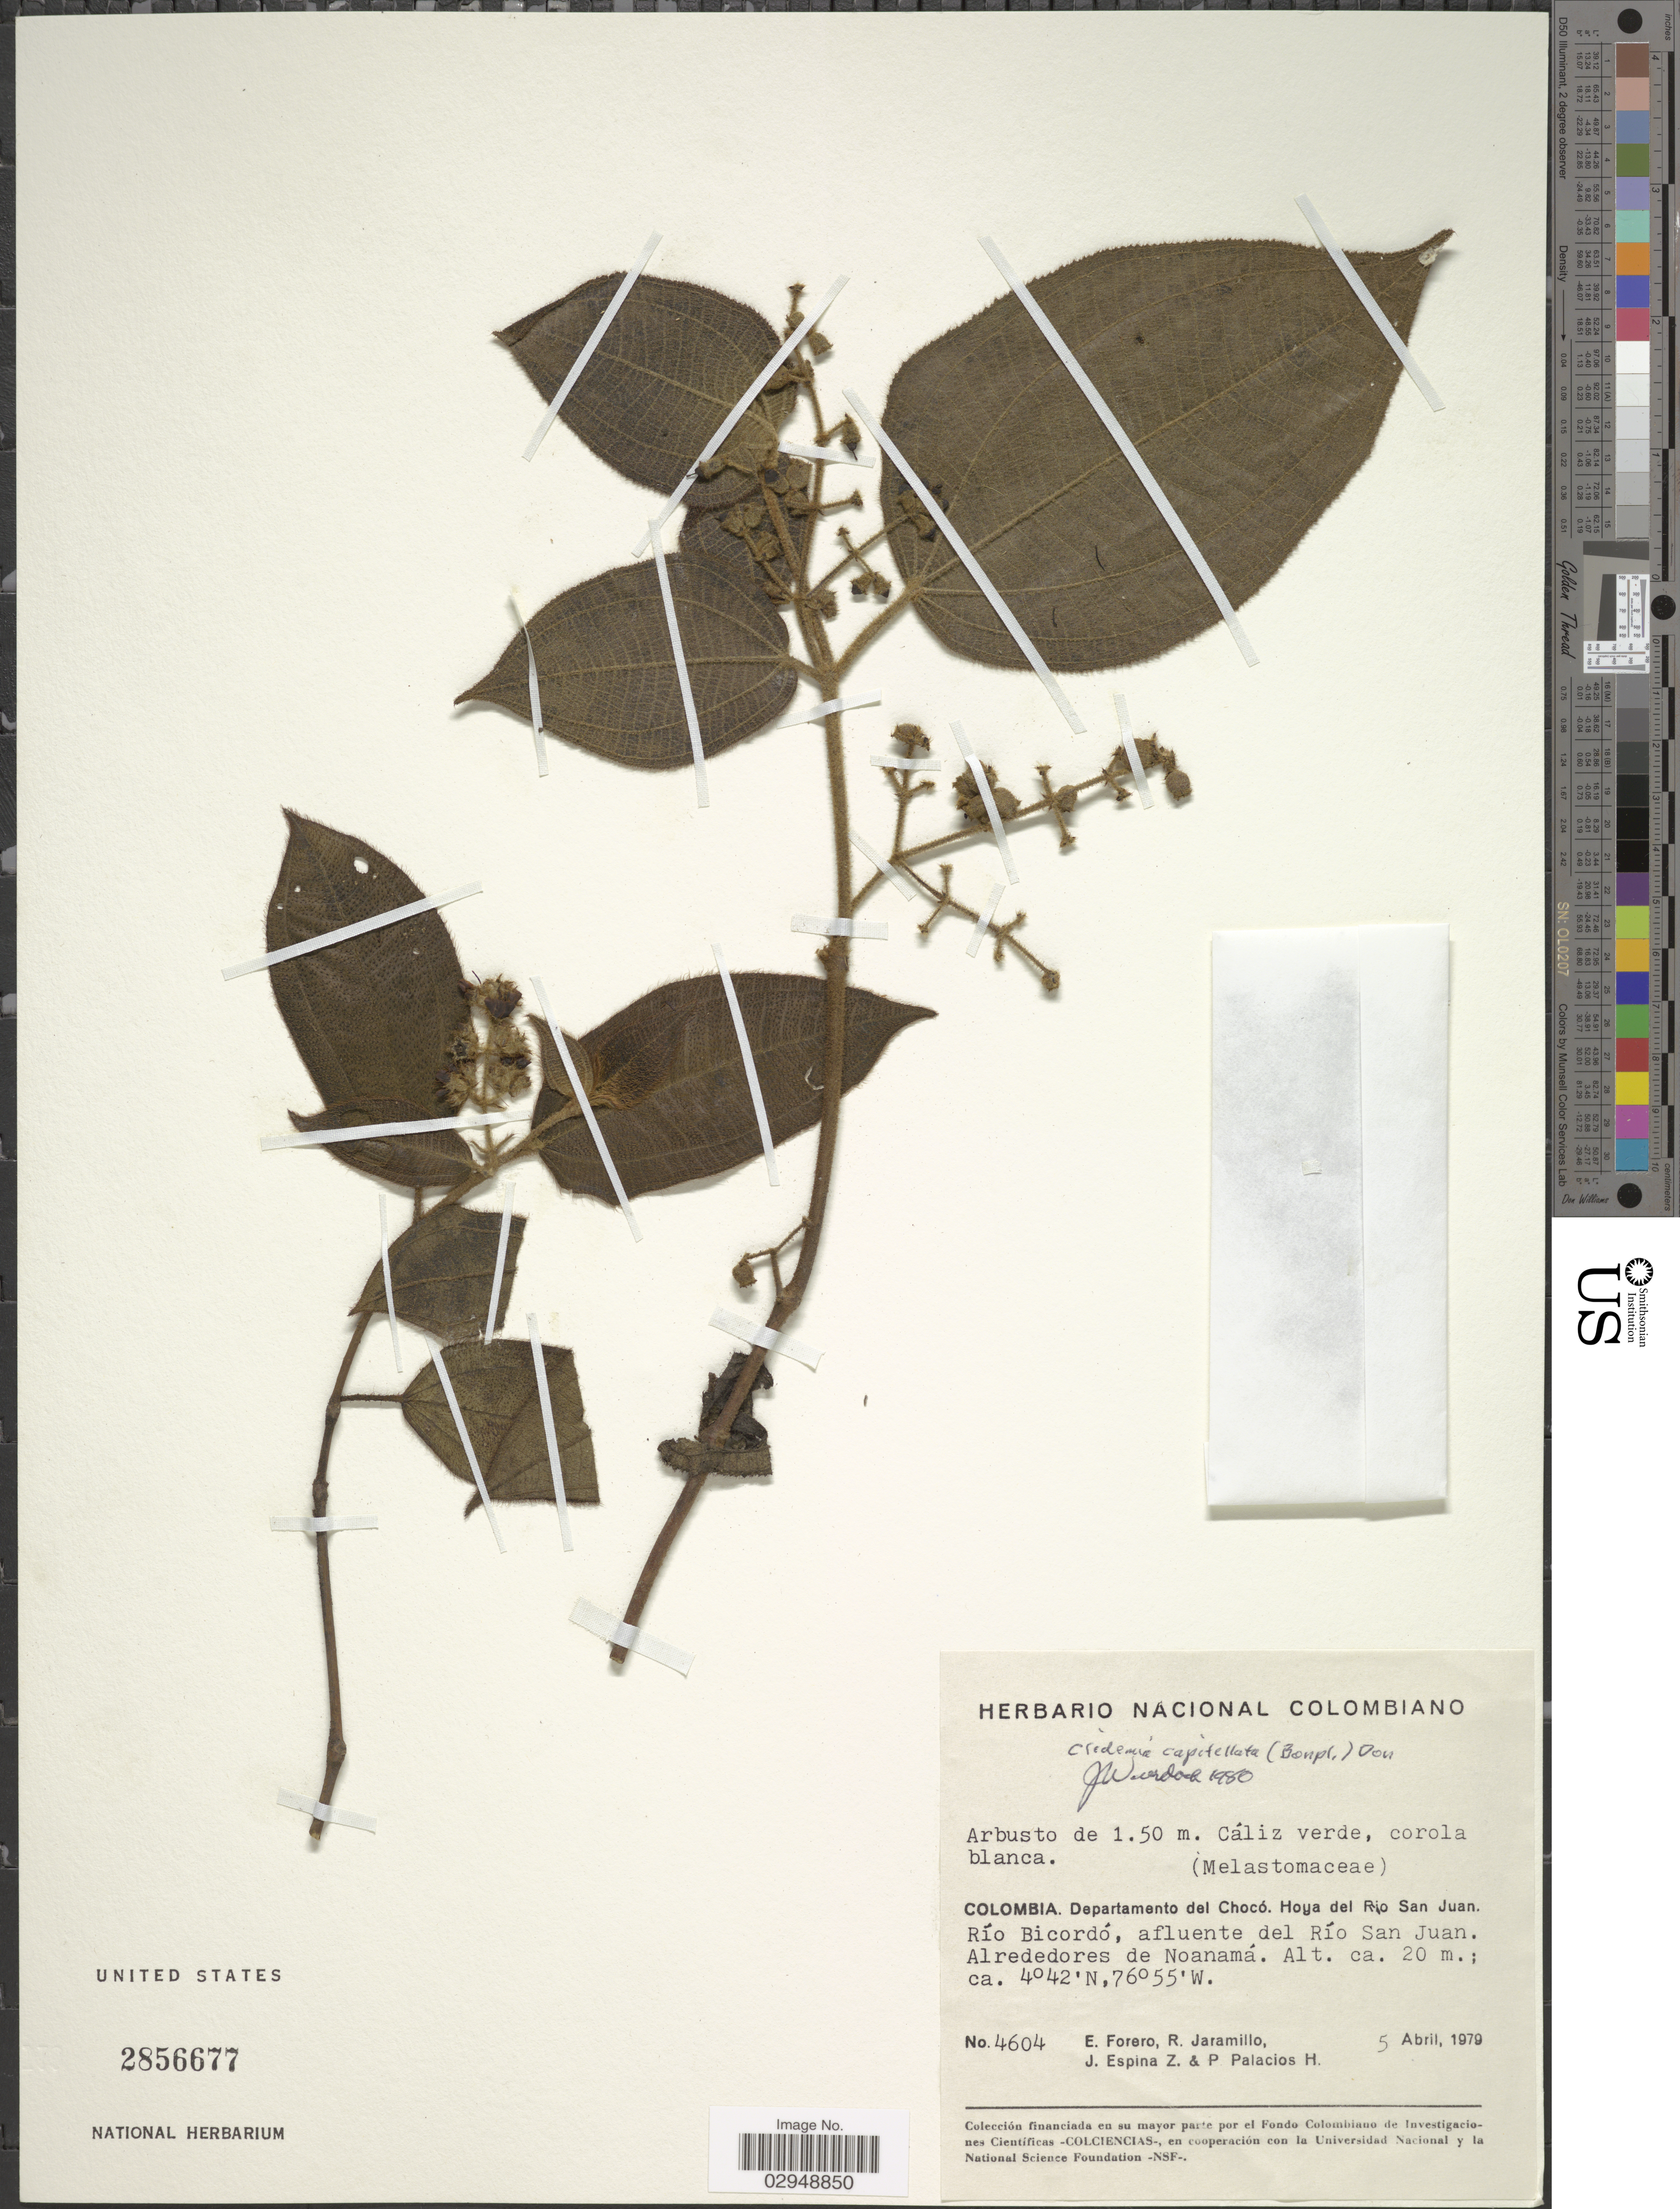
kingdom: Plantae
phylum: Tracheophyta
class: Magnoliopsida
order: Myrtales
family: Melastomataceae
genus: Clidemia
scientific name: Clidemia capitellata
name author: (Bonpl.) D. Don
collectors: E. Forero, R. Jaramillo, J. Espina Z. & P. Palacios H.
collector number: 4604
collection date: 1979-04-05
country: Colombia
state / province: Chocó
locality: Departamento del Chocó. Hoya del Rio San Juan. Río Bicordó, alfuente del Río San Juan. Alrededores de Noanamá.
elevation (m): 20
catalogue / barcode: US 2856677